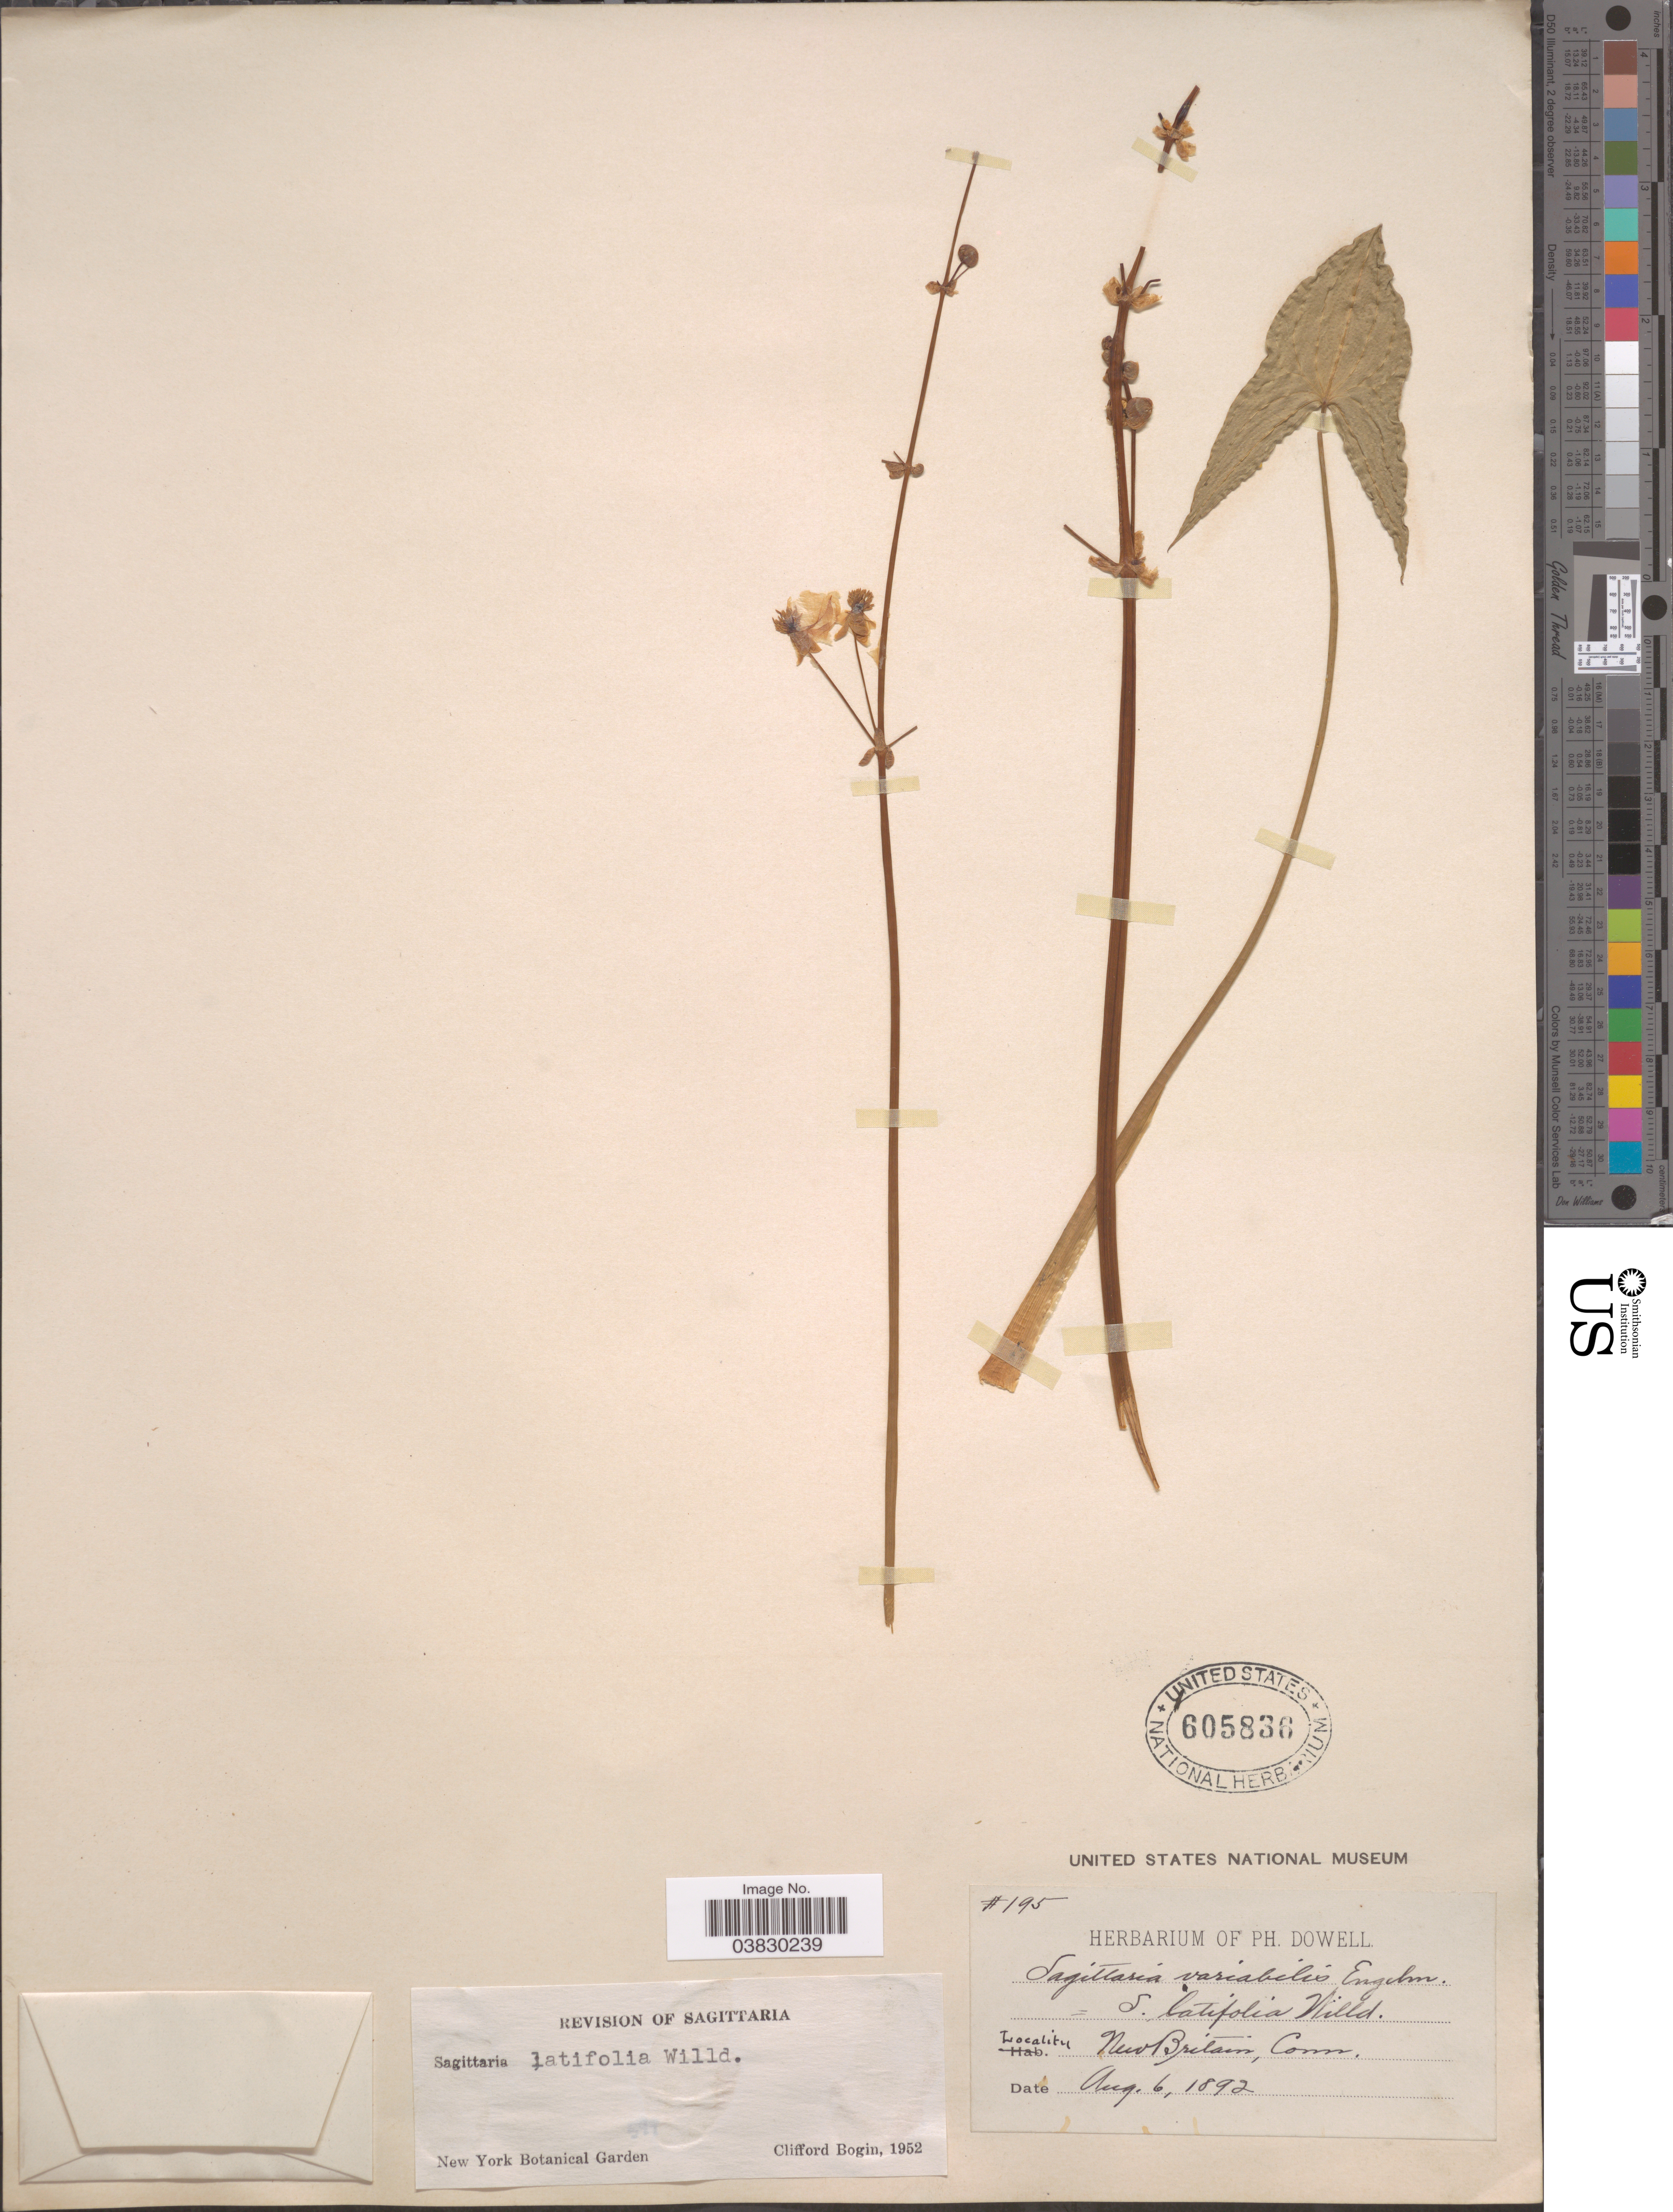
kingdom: Plantae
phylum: Tracheophyta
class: Liliopsida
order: Alismatales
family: Alismataceae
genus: Sagittaria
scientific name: Sagittaria latifolia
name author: Willd.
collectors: Ex herb. Ph. Dowell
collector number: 195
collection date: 1892-08-06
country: United States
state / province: Connecticut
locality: New Britain.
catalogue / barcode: US 605836